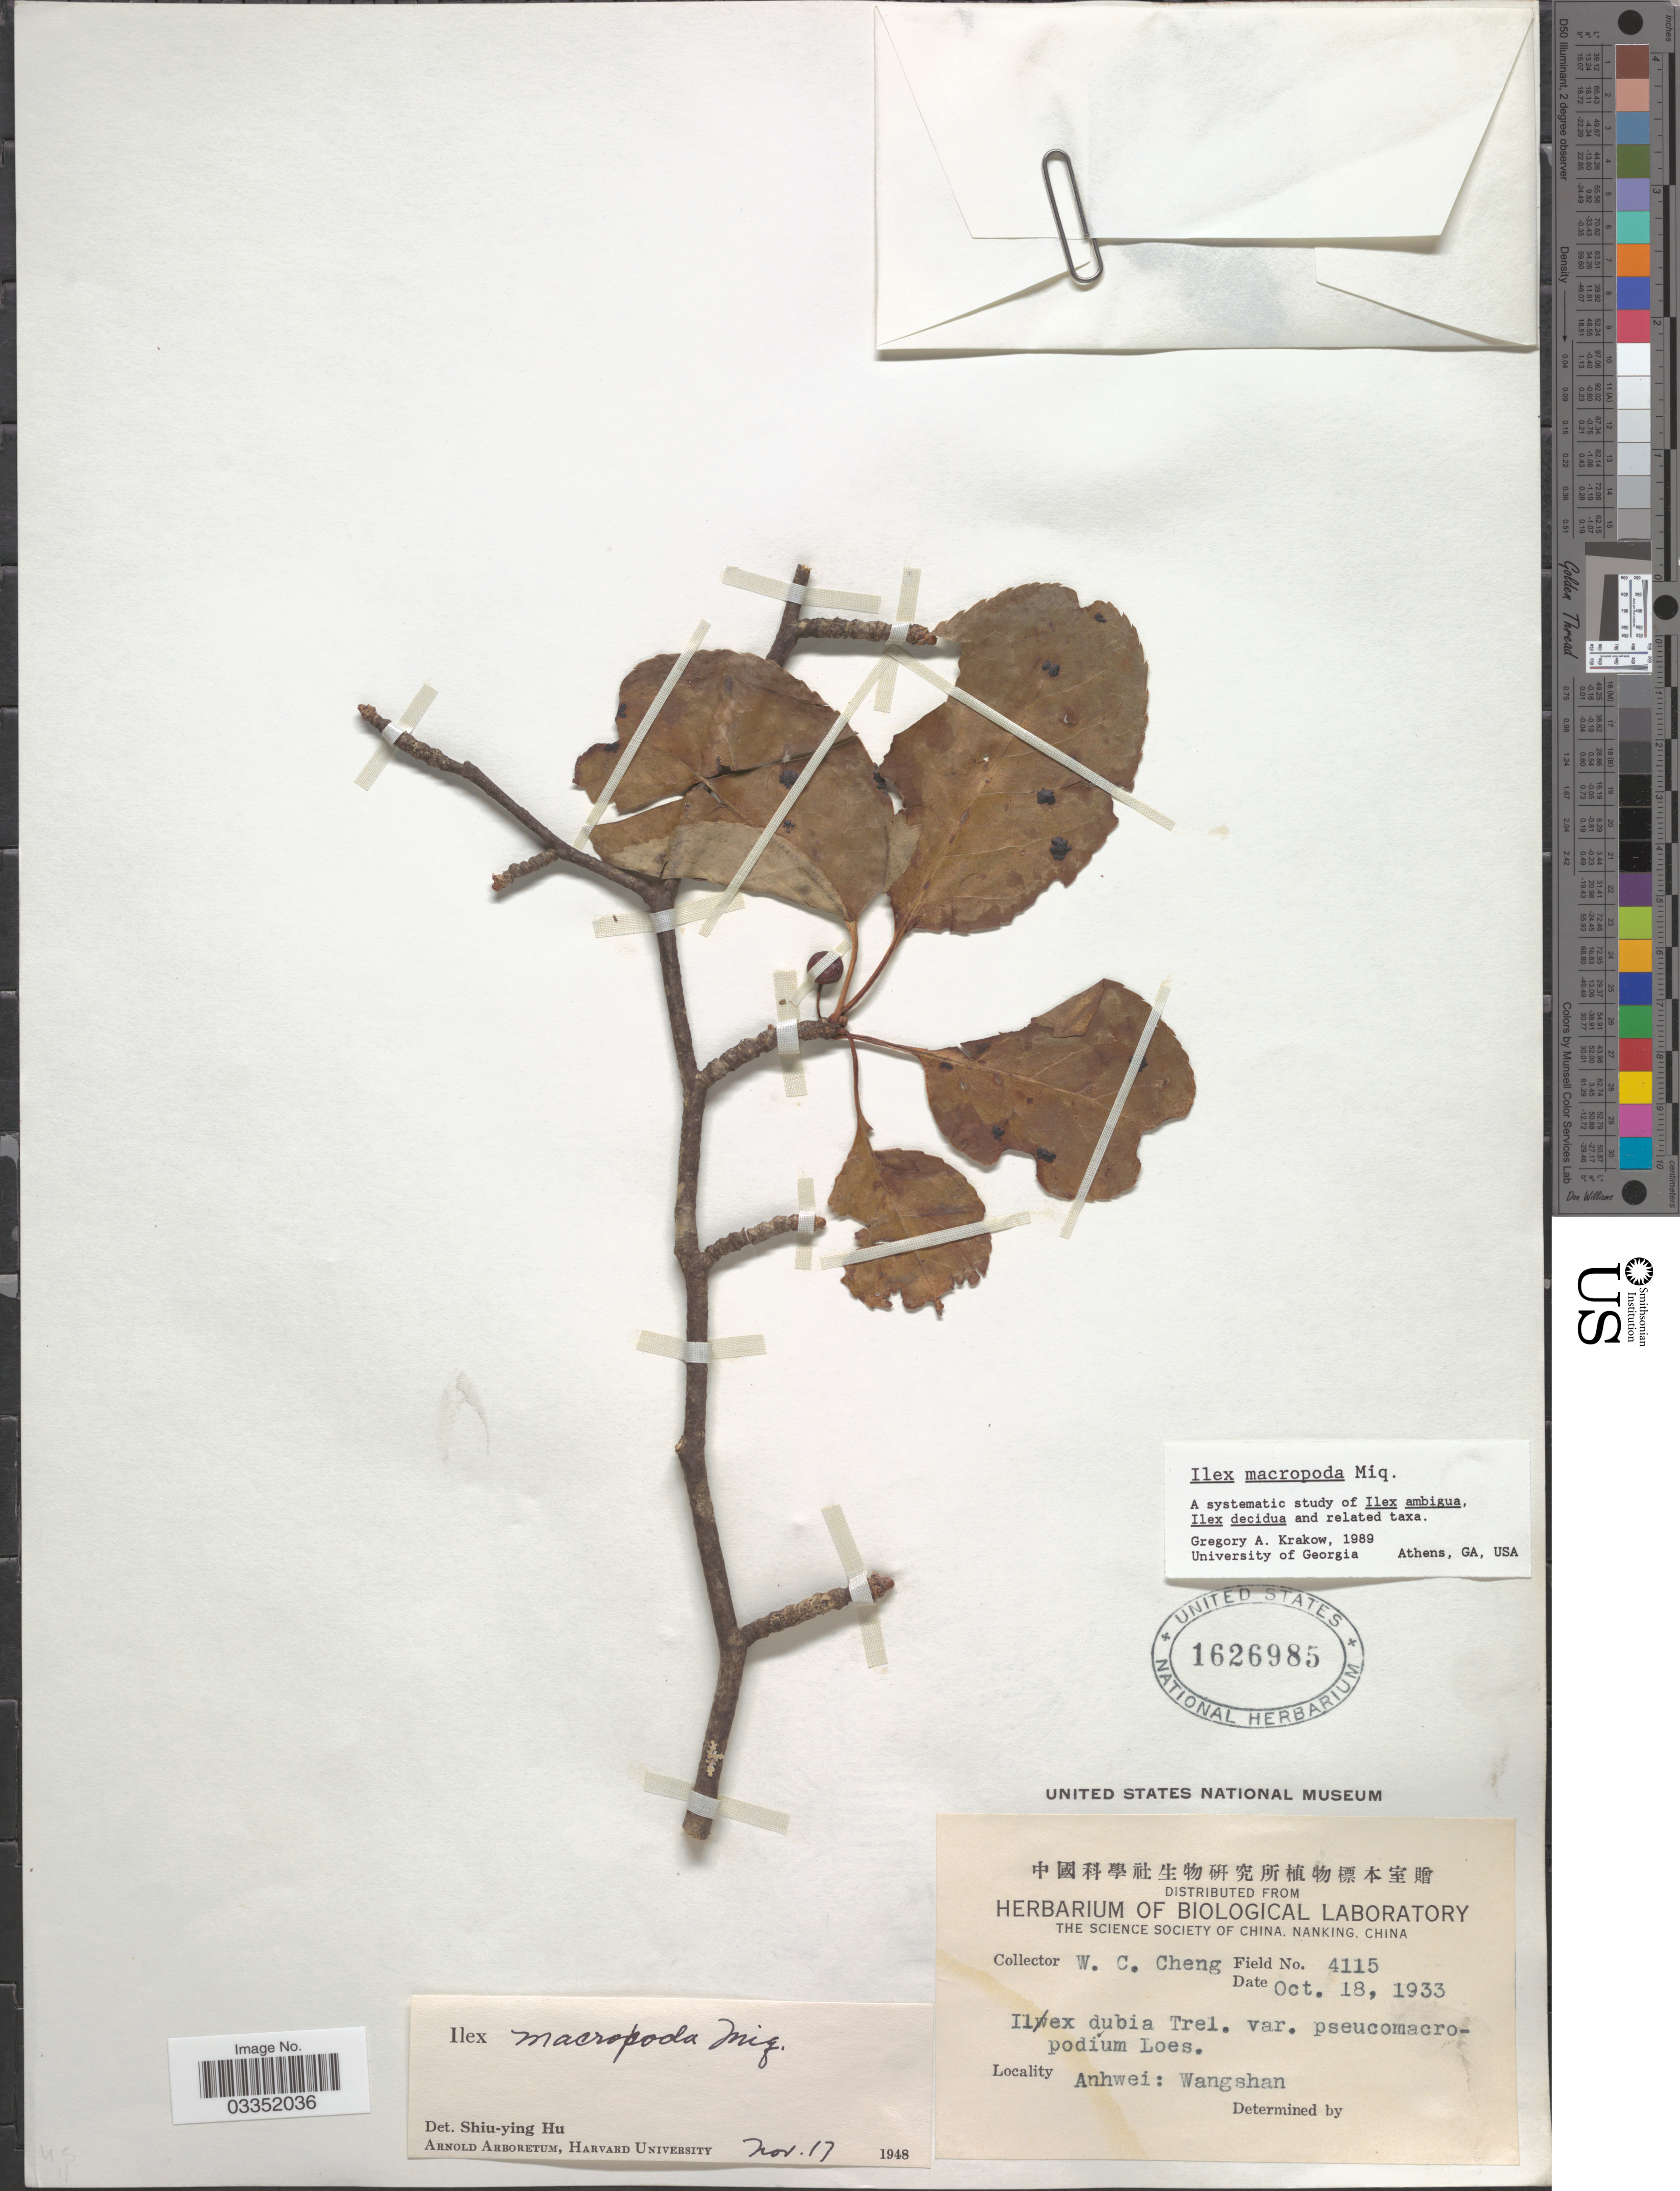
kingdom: Plantae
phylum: Tracheophyta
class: Magnoliopsida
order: Aquifoliales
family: Aquifoliaceae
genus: Ilex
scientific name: Ilex macropoda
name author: Miq.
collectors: W. C. Cheng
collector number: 4115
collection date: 1933-10-18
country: China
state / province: Anhui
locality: Anhwei: Wangshan.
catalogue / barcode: US 1626985